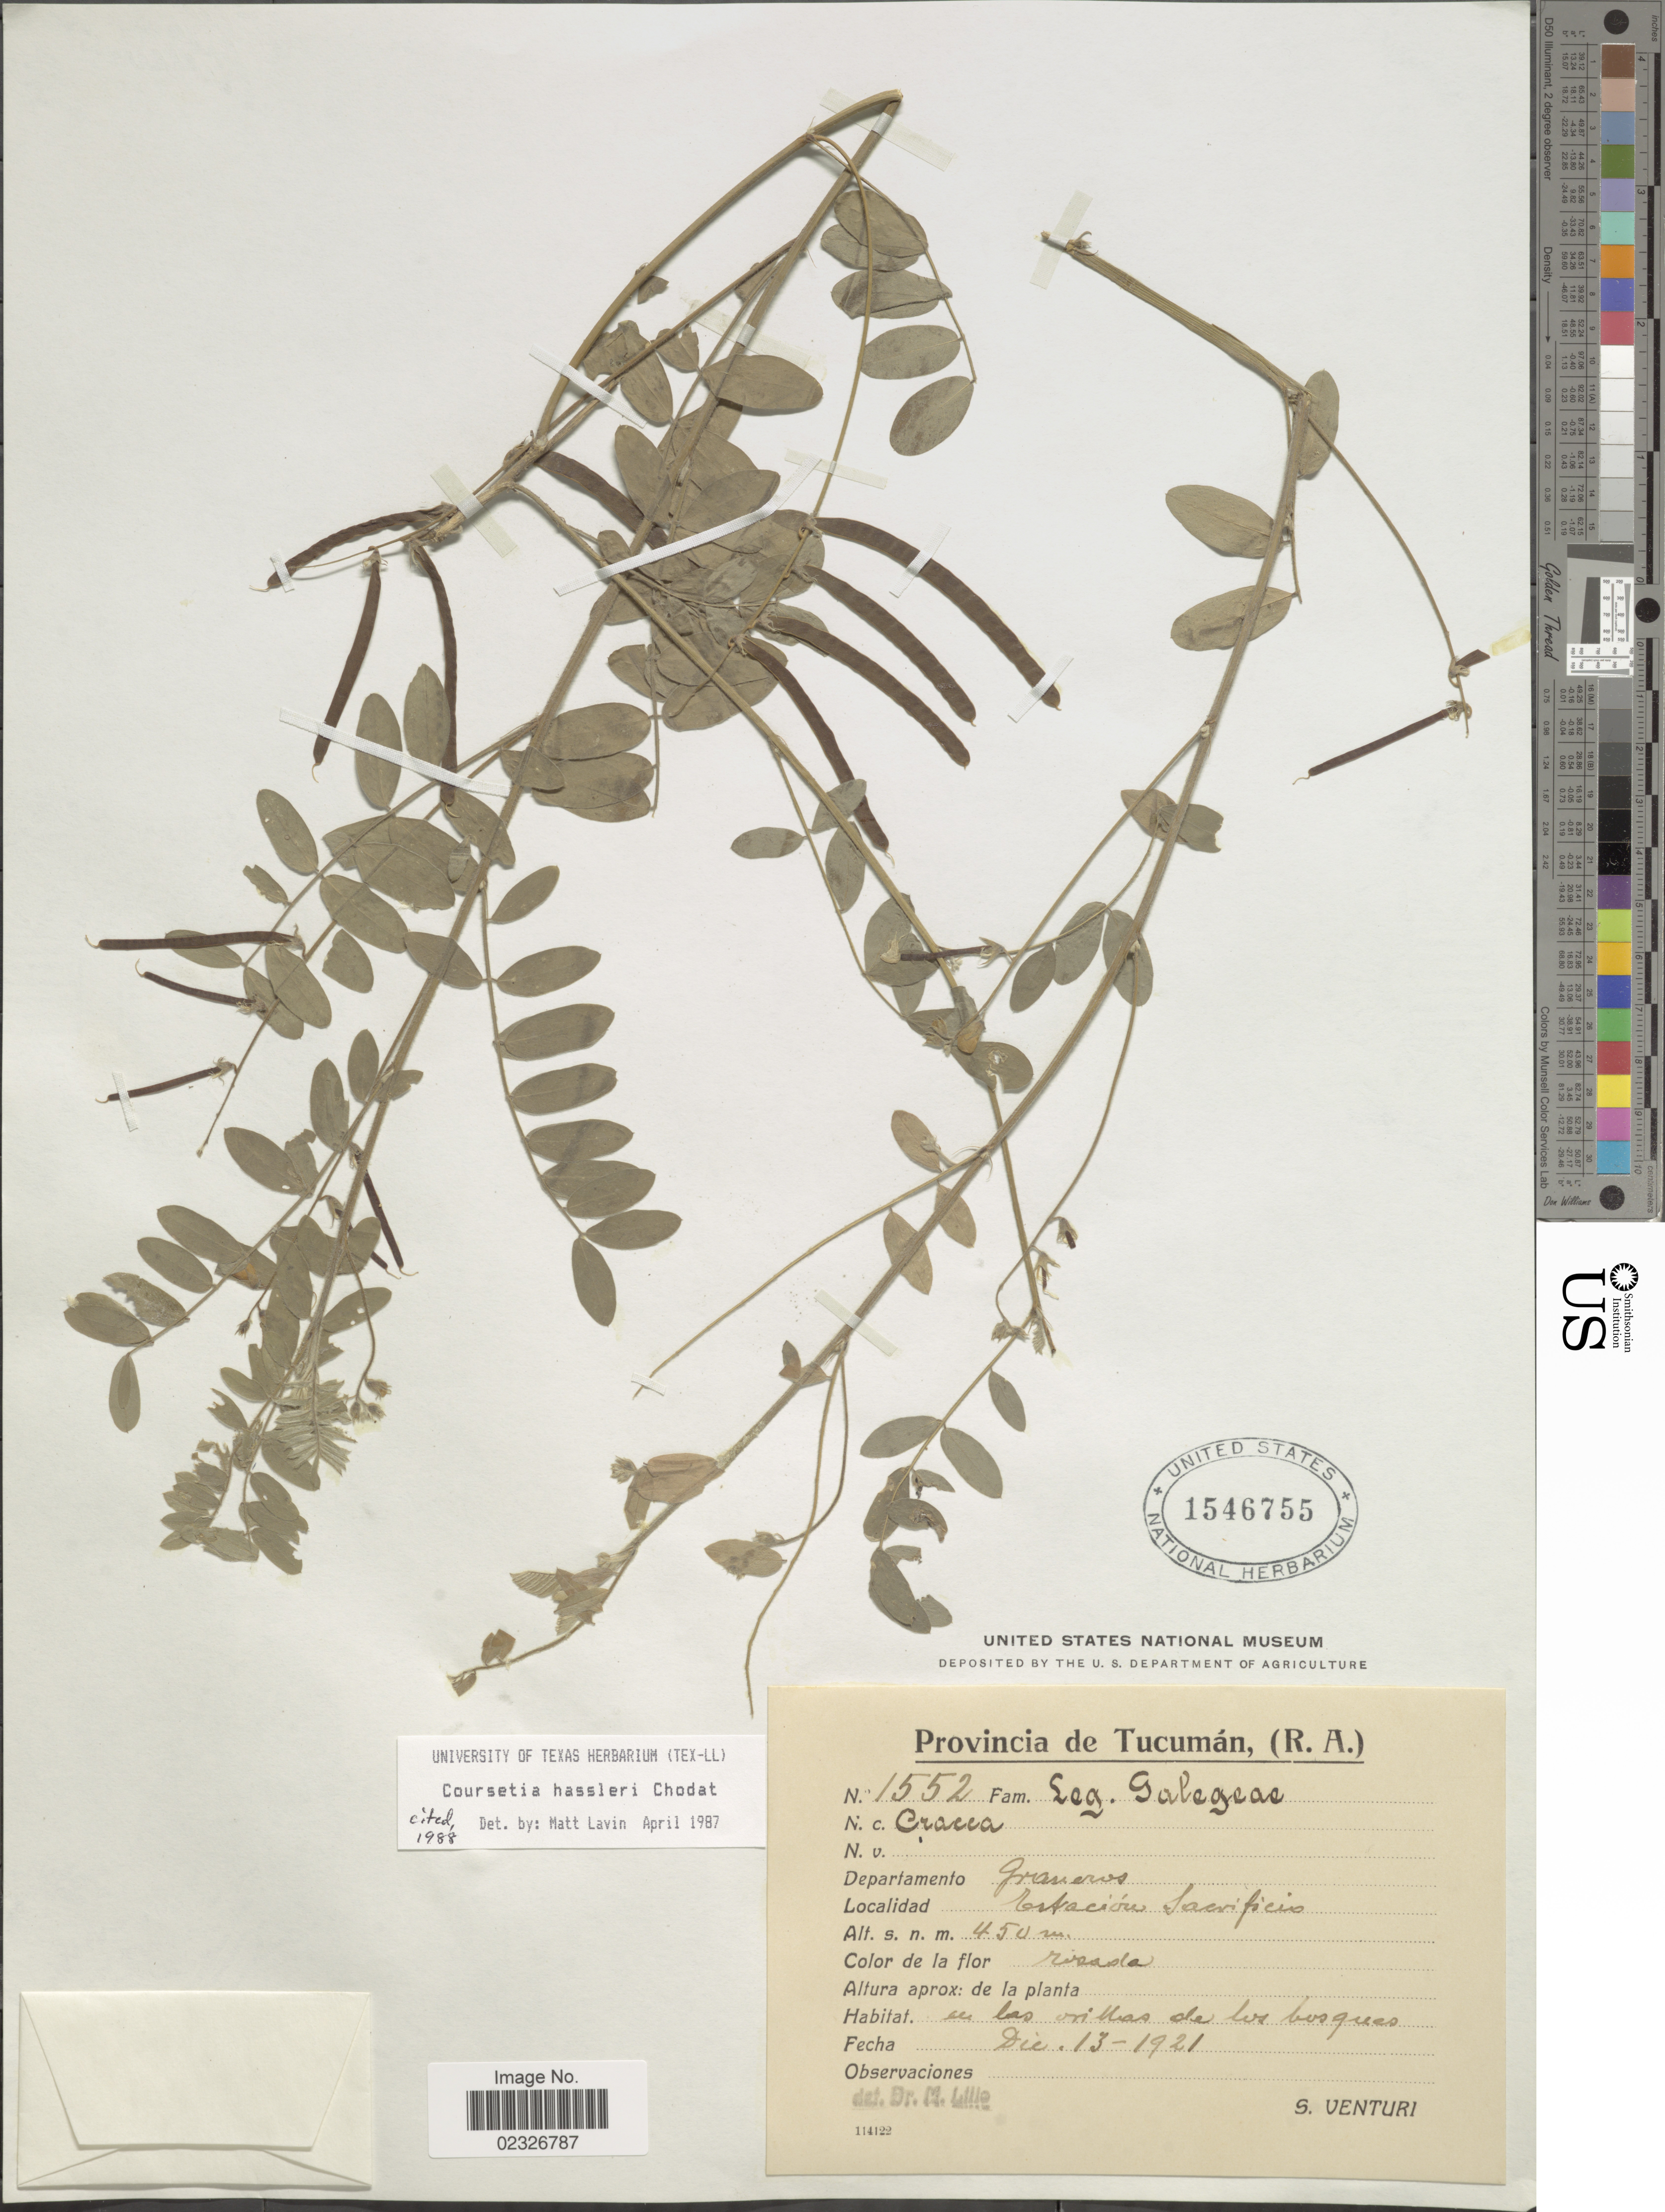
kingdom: Plantae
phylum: Tracheophyta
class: Magnoliopsida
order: Fabales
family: Fabaceae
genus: Coursetia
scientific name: Coursetia hassleri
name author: Chodat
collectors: S. Venturi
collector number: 1552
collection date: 1921-12-13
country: Argentina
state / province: Tucuman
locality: Provincia de Tucumán, (R.A.). Departamento Graneros. Estación Sacrificio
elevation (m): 450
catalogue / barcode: US 1546755